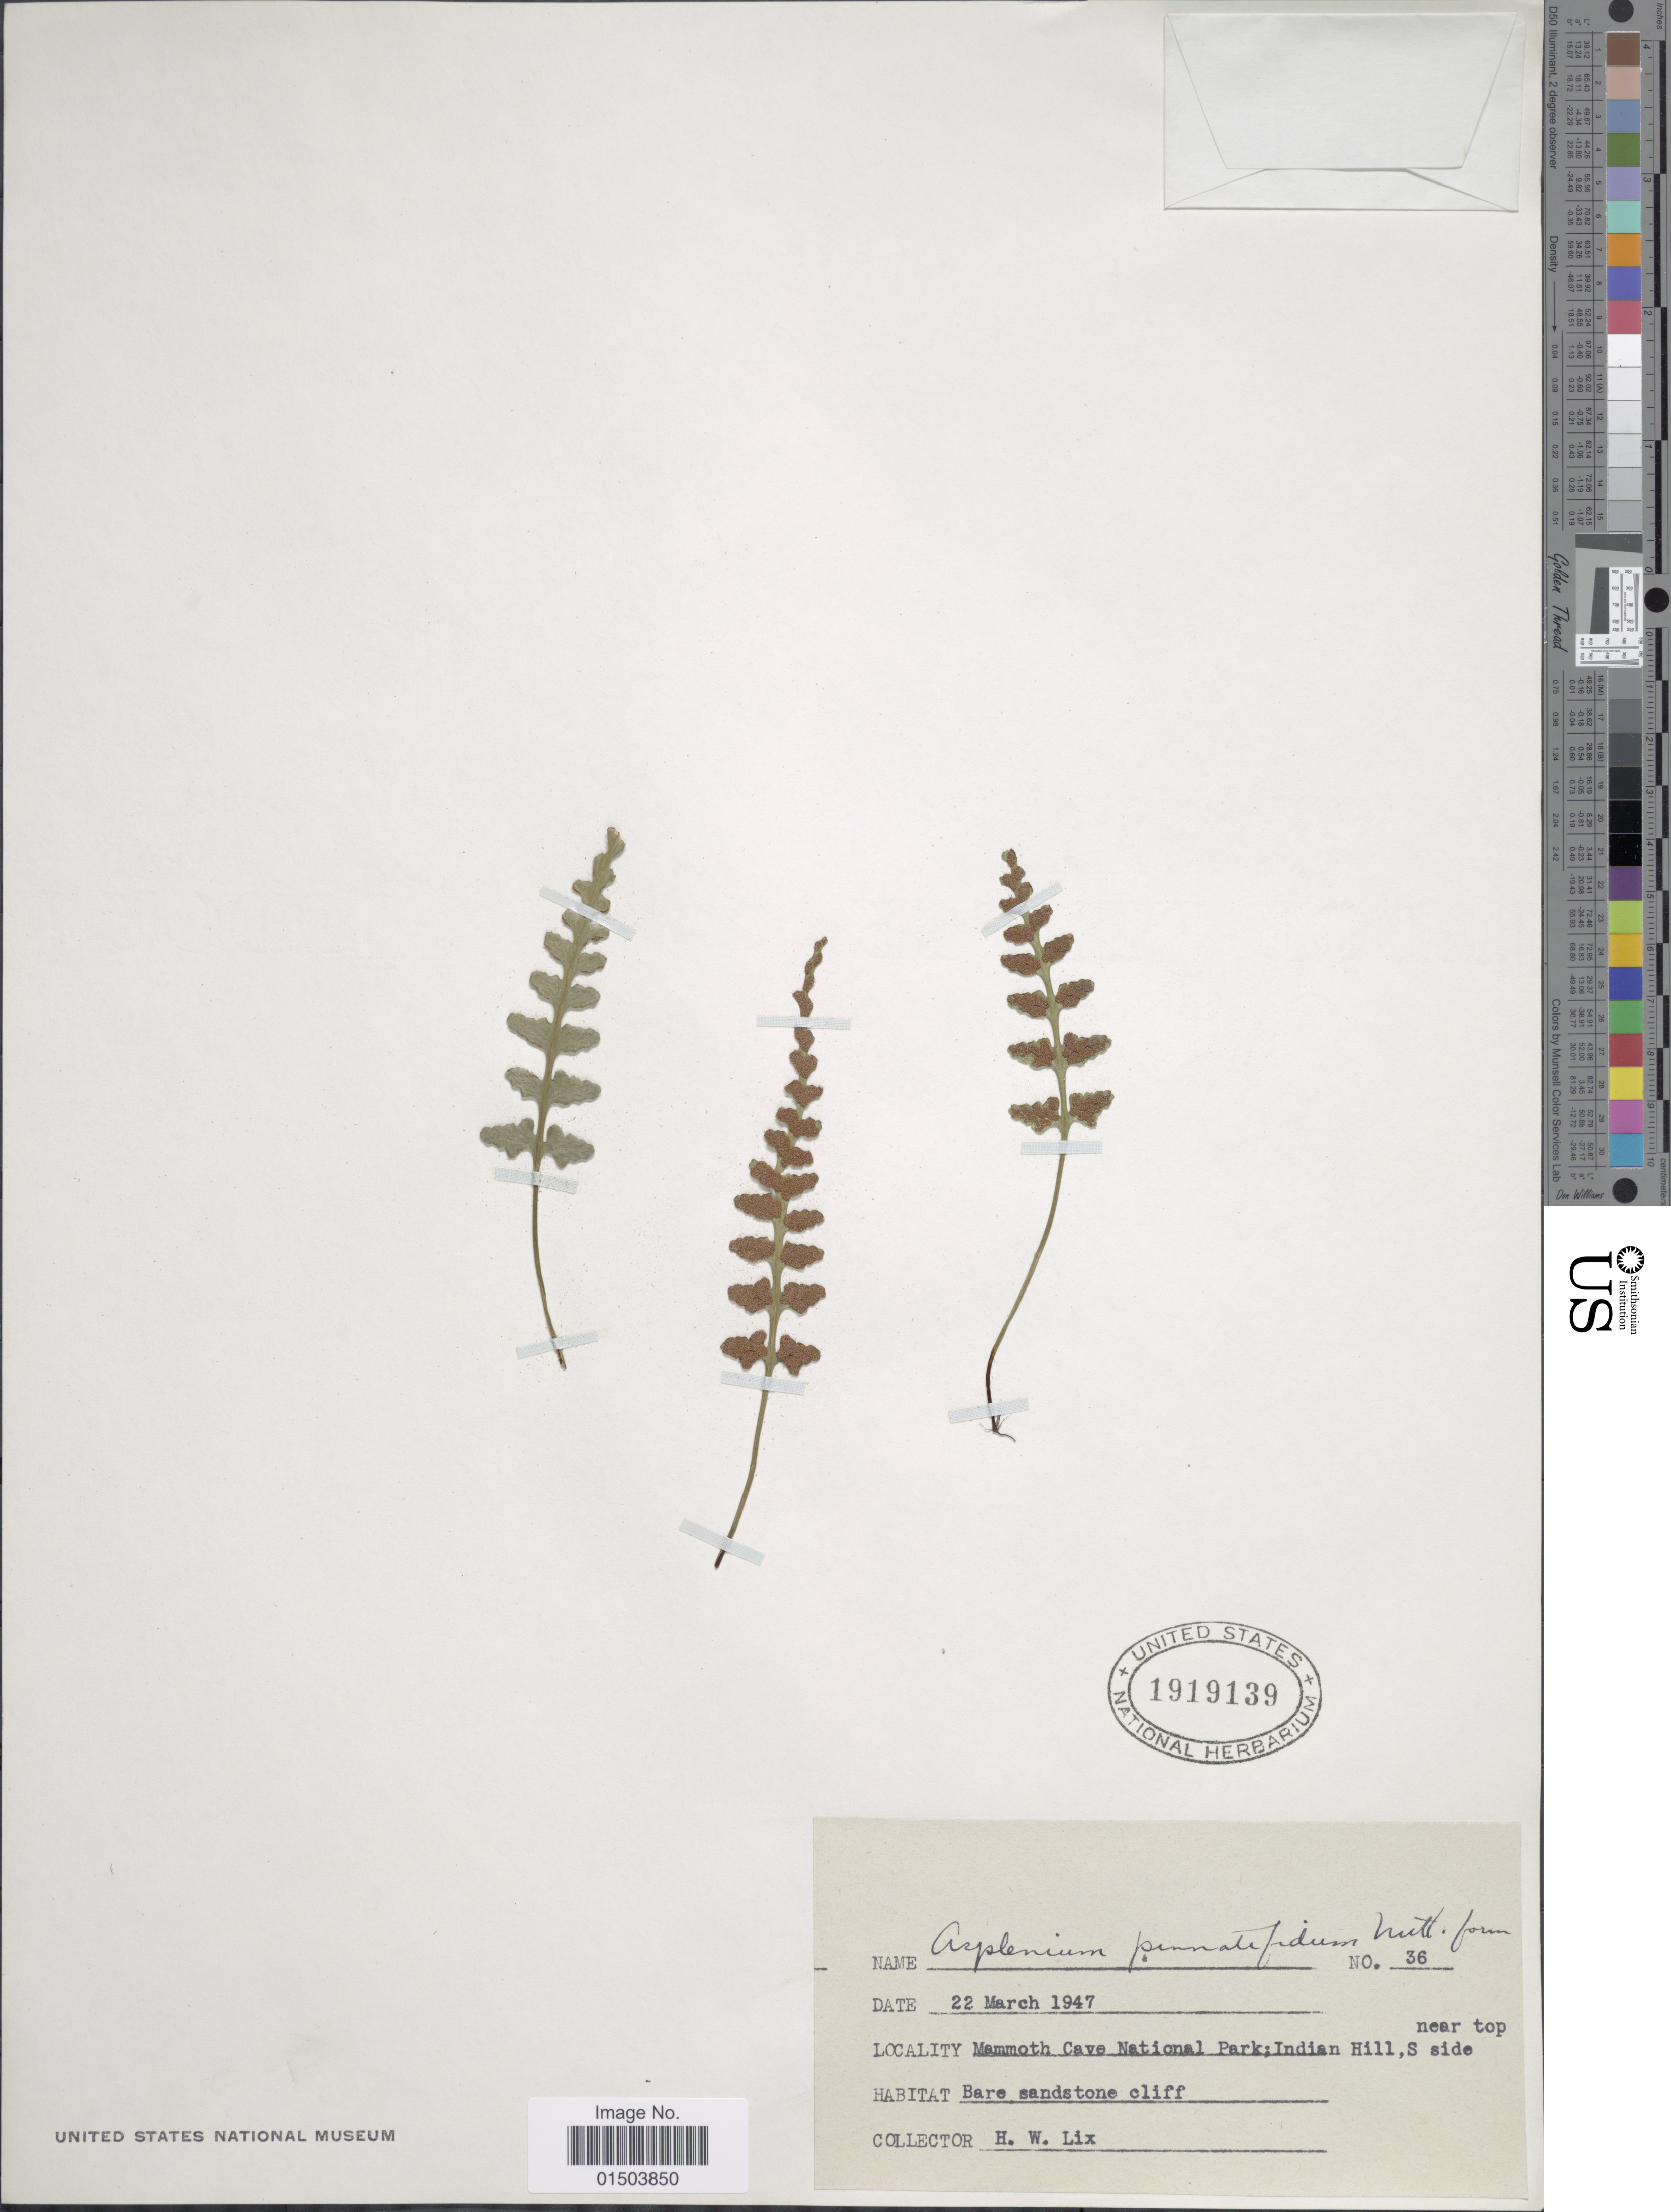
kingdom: Plantae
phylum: Tracheophyta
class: Polypodiopsida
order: Polypodiales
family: Aspleniaceae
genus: Asplenium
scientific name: Asplenium pinnatifidum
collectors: H. W. Lix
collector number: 36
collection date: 1947-03-22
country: United States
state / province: Kentucky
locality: Mammoth Cave National park: Indian Hill, S side.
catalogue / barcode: US 1919139